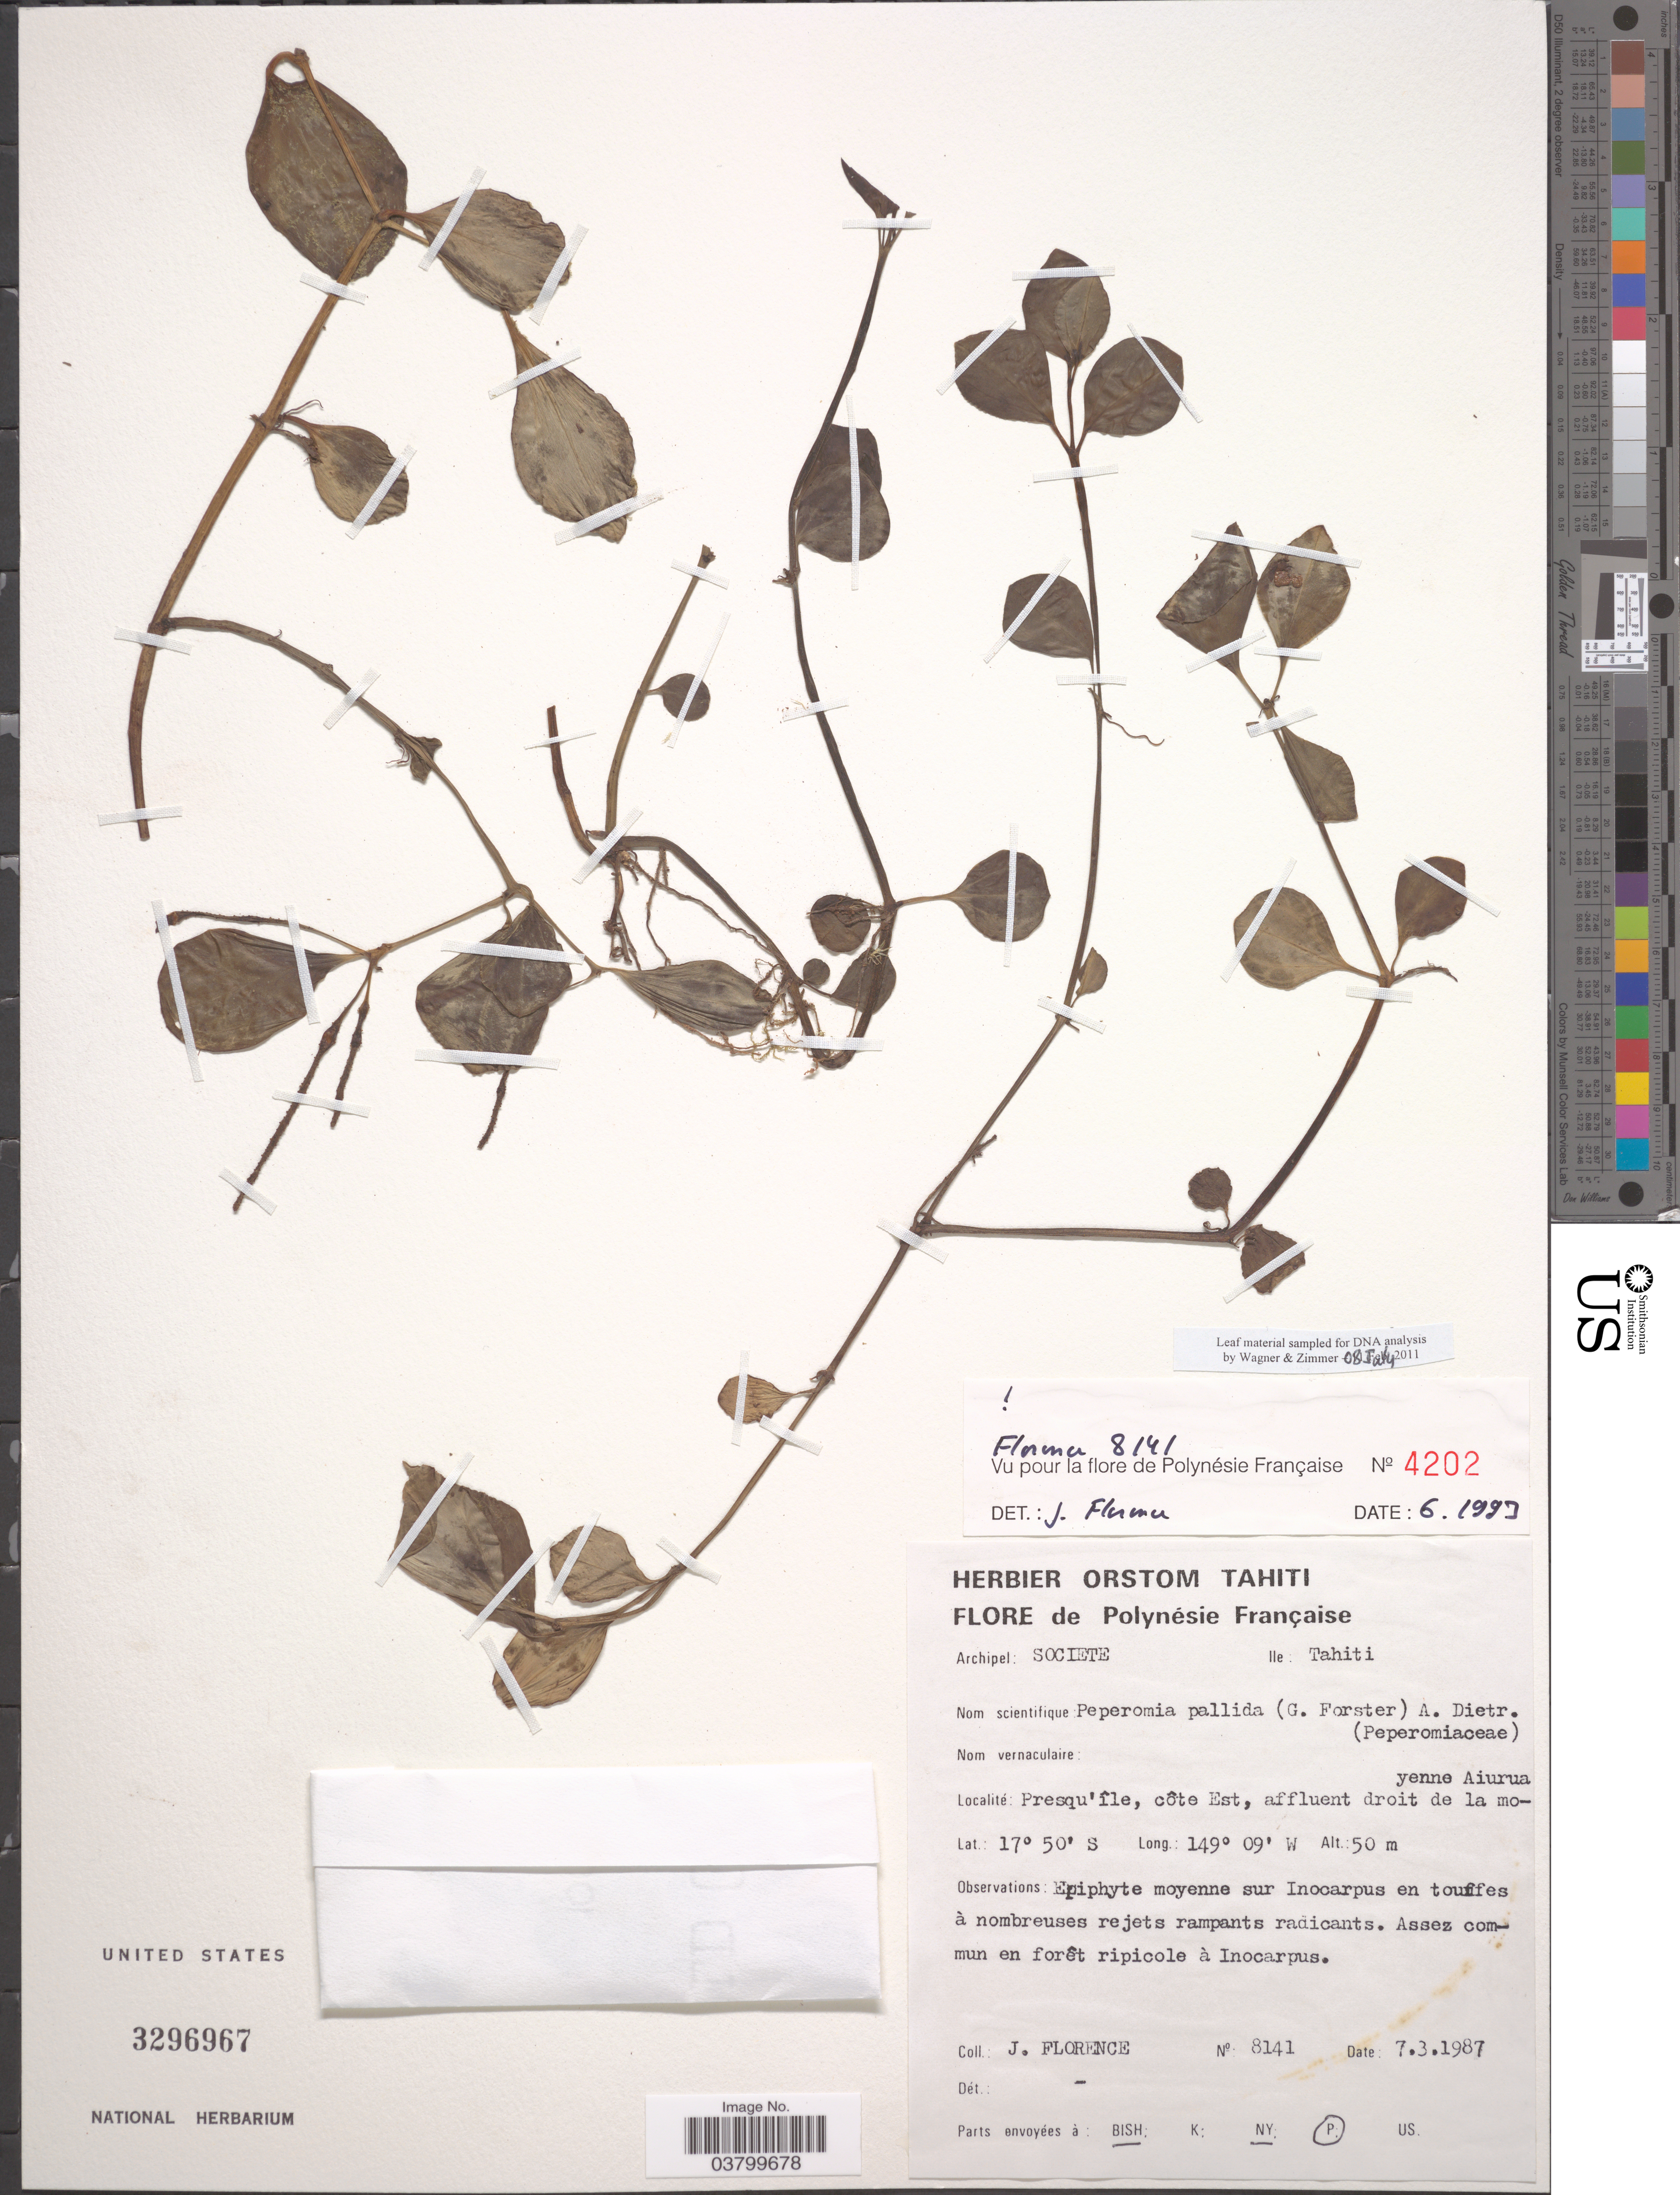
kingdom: Plantae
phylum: Tracheophyta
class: Magnoliopsida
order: Piperales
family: Piperaceae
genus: Peperomia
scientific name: Peperomia pallida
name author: (G. Forst.) Dietr.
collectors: J. Florence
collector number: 8141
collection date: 1987-03-07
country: French Polynesia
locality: Archipel: Societe. Ile: Tahiti. Presqu'île, côte Est, affluent droit de la moyenne Aiurua.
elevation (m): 50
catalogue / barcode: US 3296967